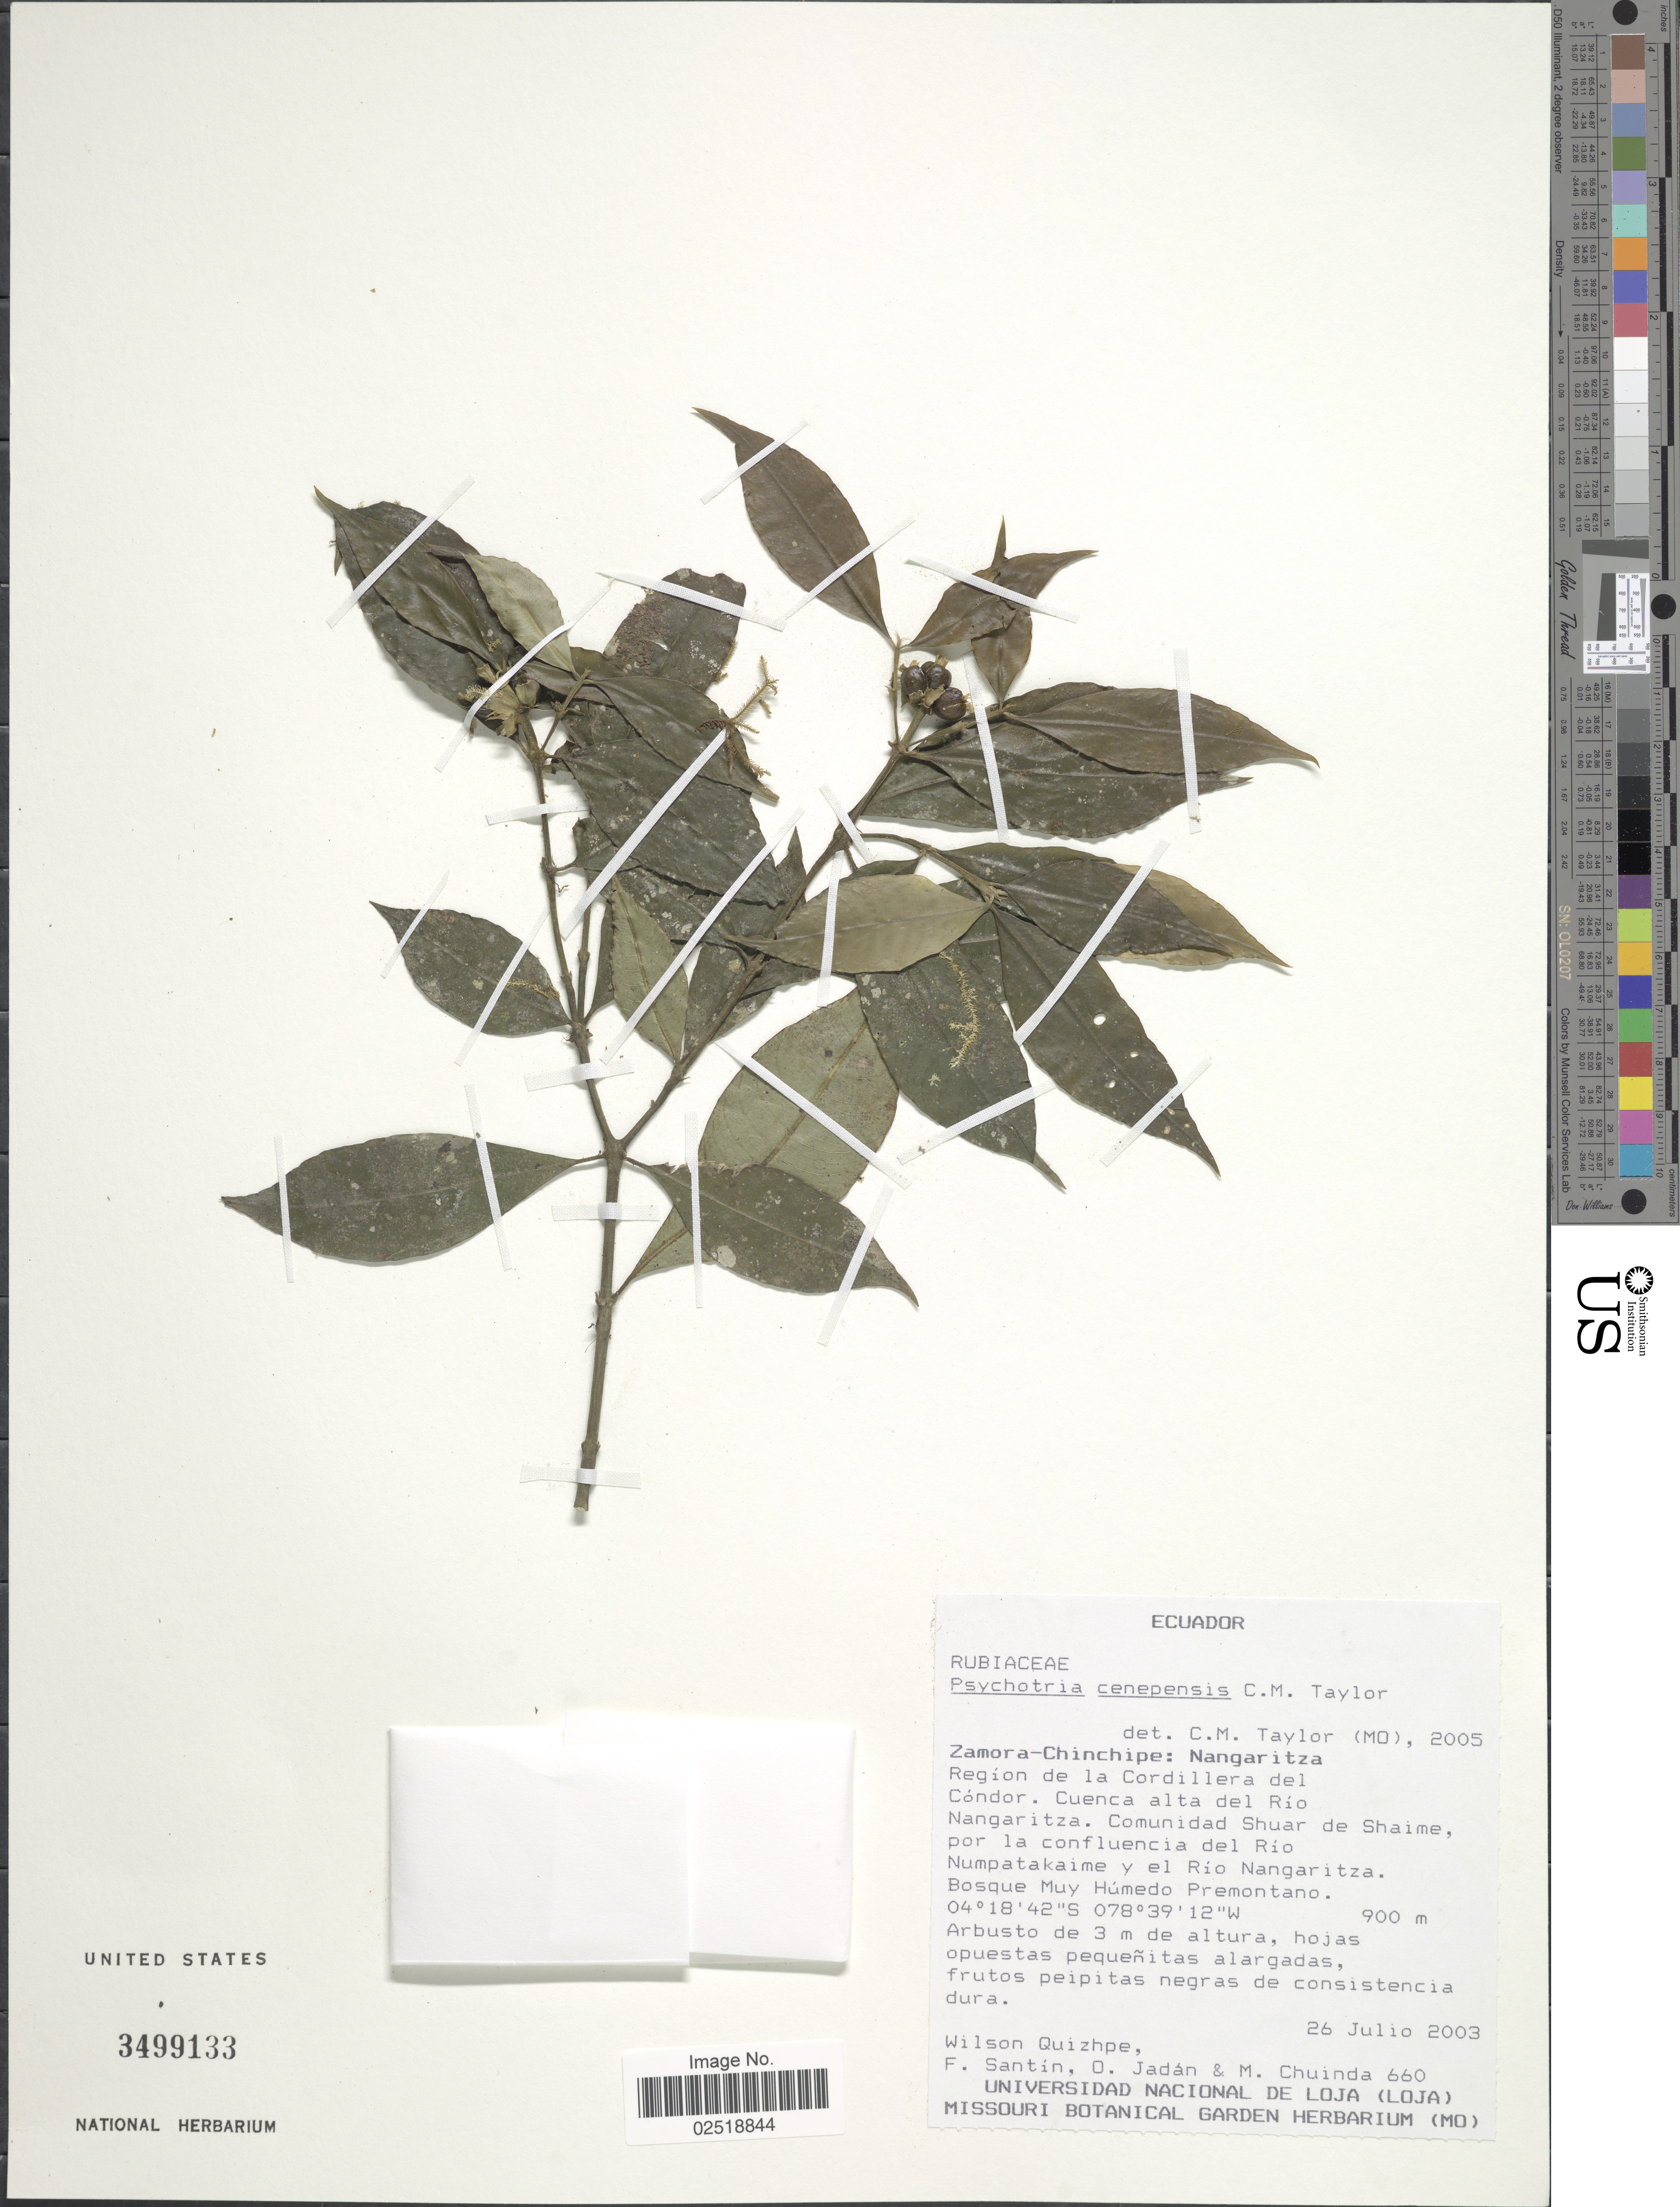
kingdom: Plantae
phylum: Tracheophyta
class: Magnoliopsida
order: Gentianales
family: Rubiaceae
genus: Psychotria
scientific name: Psychotria cenepensis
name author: C.M. Taylor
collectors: W. Quizhpe, F. Santín, O. Jadan & M. Chuinda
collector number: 660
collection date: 2003-07-26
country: Ecuador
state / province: Zamora-Chinchipe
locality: Nangaritza, Región de la Cordillera del Cóndor, Cuenca alta del Río Nangaritza. Comunidad Shuar de Shaime, por la confluencia del Río Numpatakaime y el Rio Nangaritza. Bosque Muy Húmedo Premontano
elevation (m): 900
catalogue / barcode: US 3499133